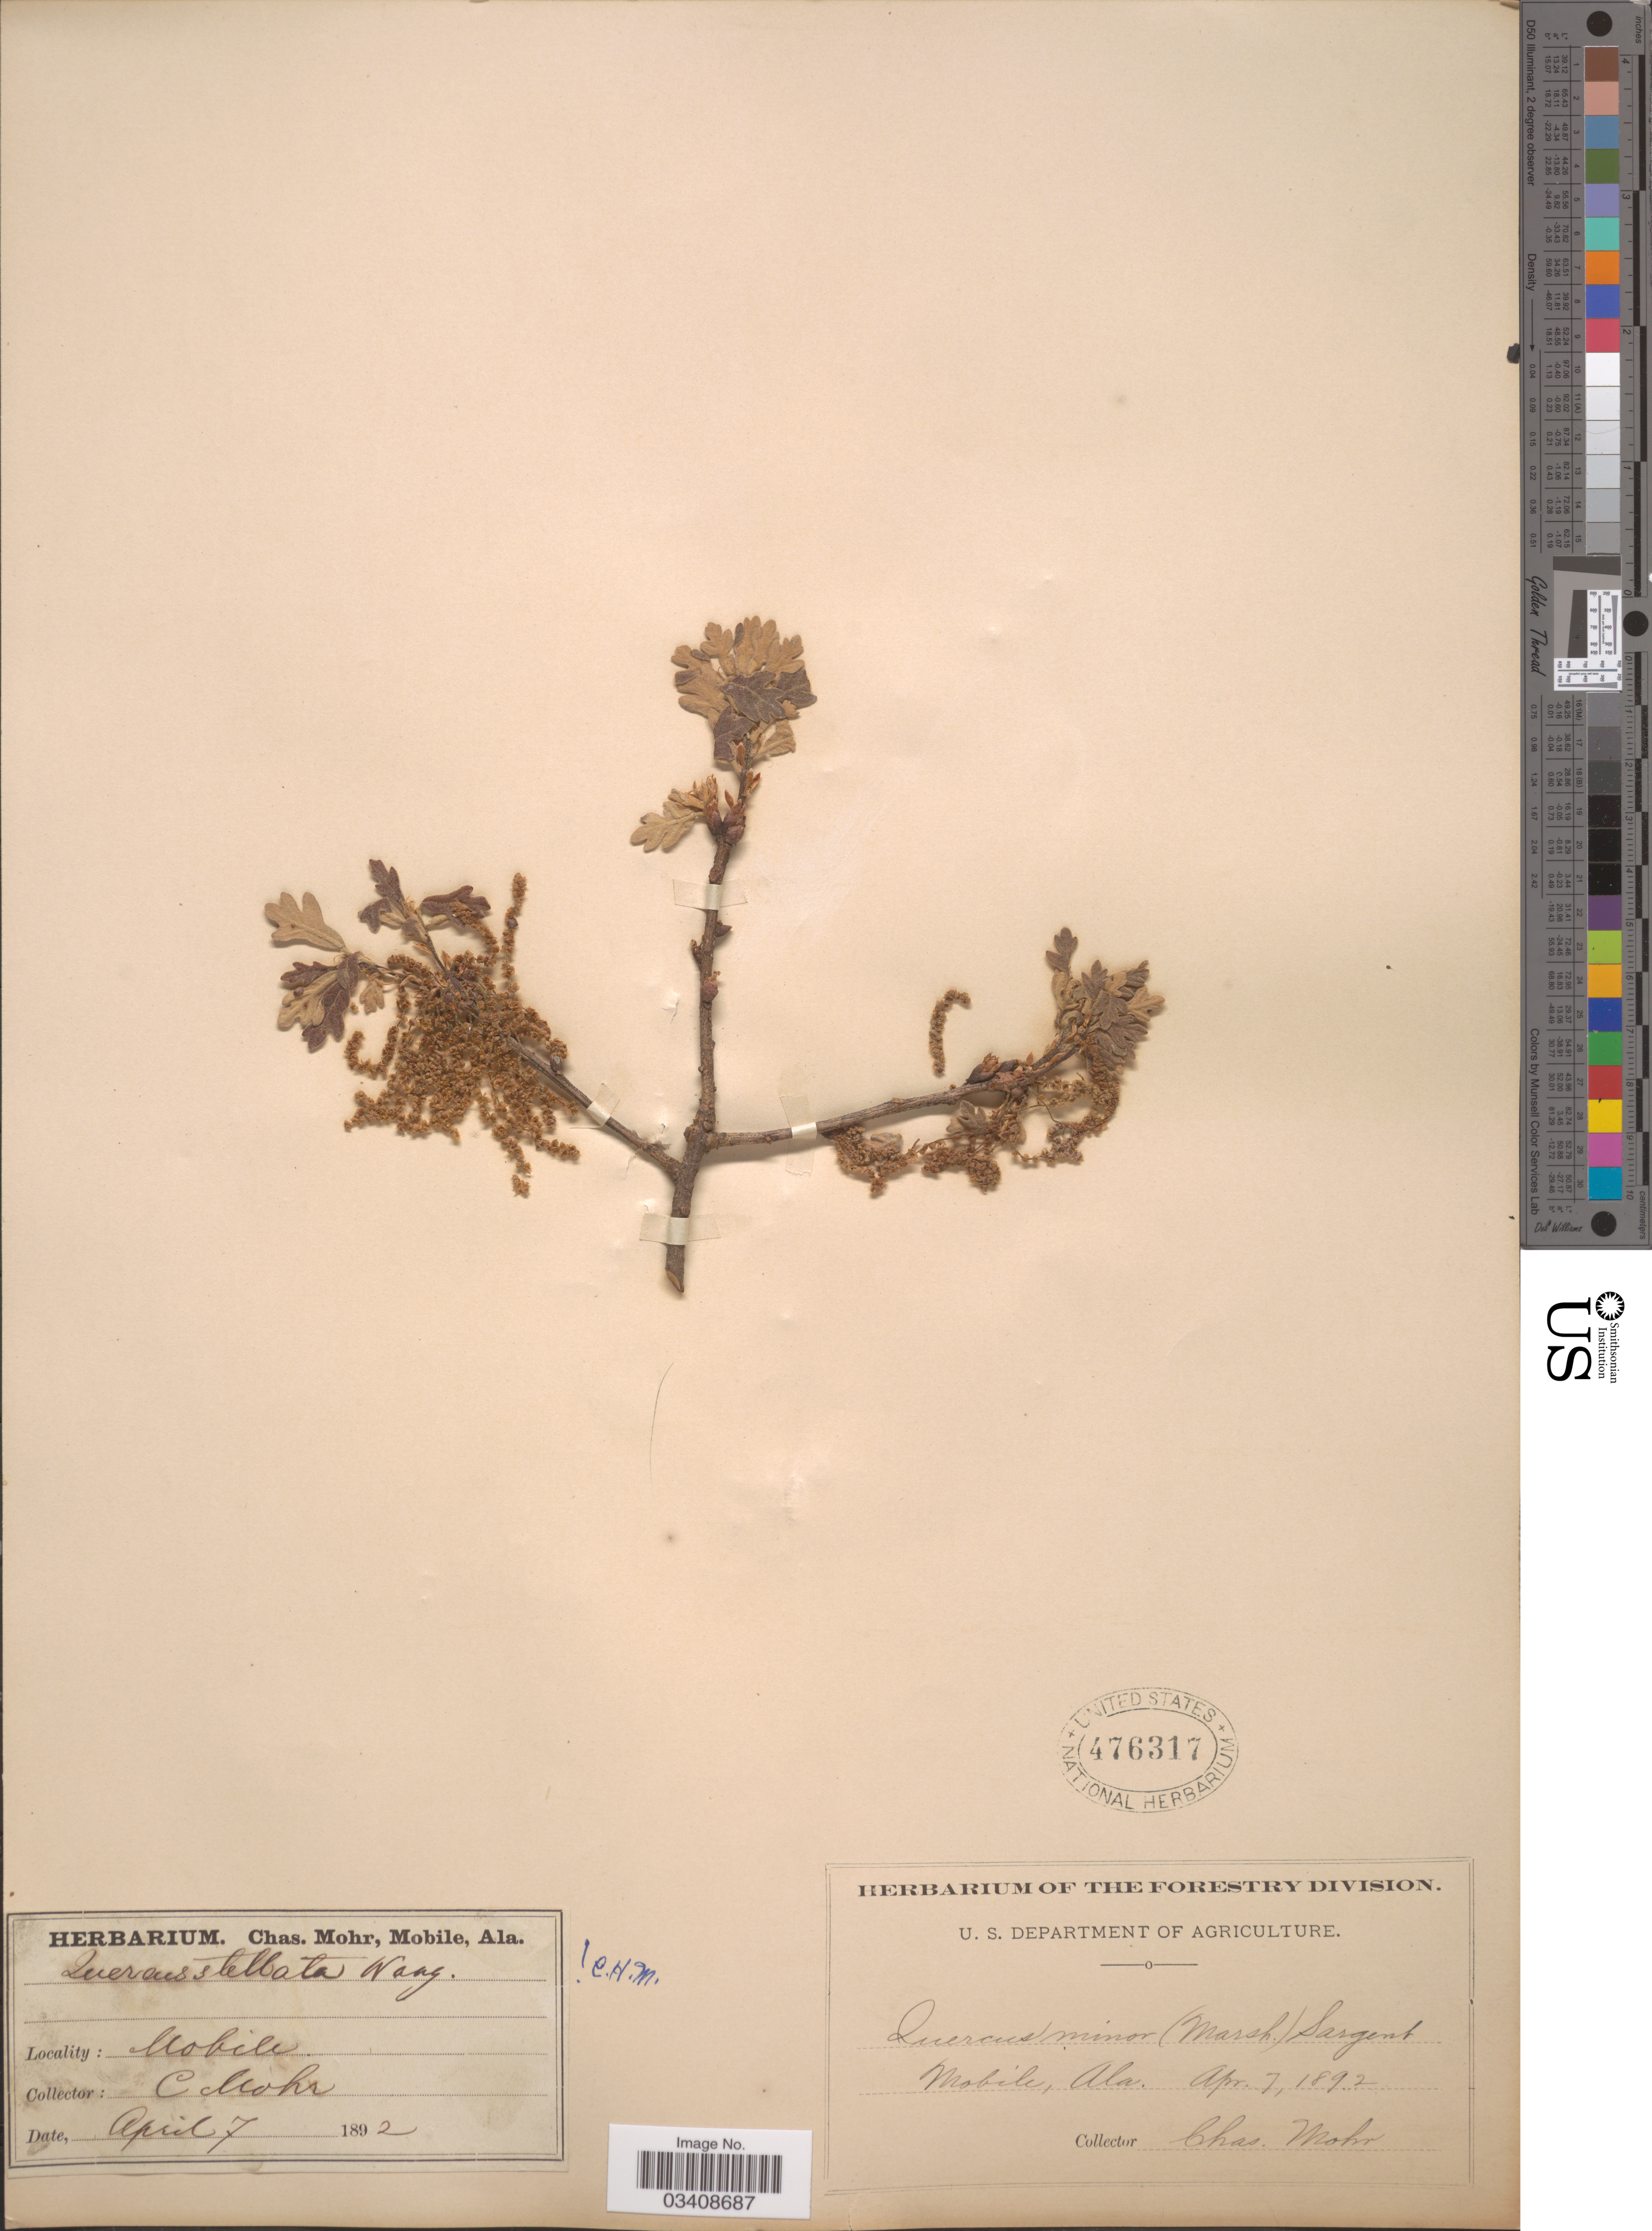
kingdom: Plantae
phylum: Tracheophyta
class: Magnoliopsida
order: Fagales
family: Fagaceae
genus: Quercus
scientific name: Quercus stellata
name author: Wangenh.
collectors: Mohr, C. T. (herbarium)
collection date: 1892-04-07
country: United States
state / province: Alabama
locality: Mobile.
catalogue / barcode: US 476317